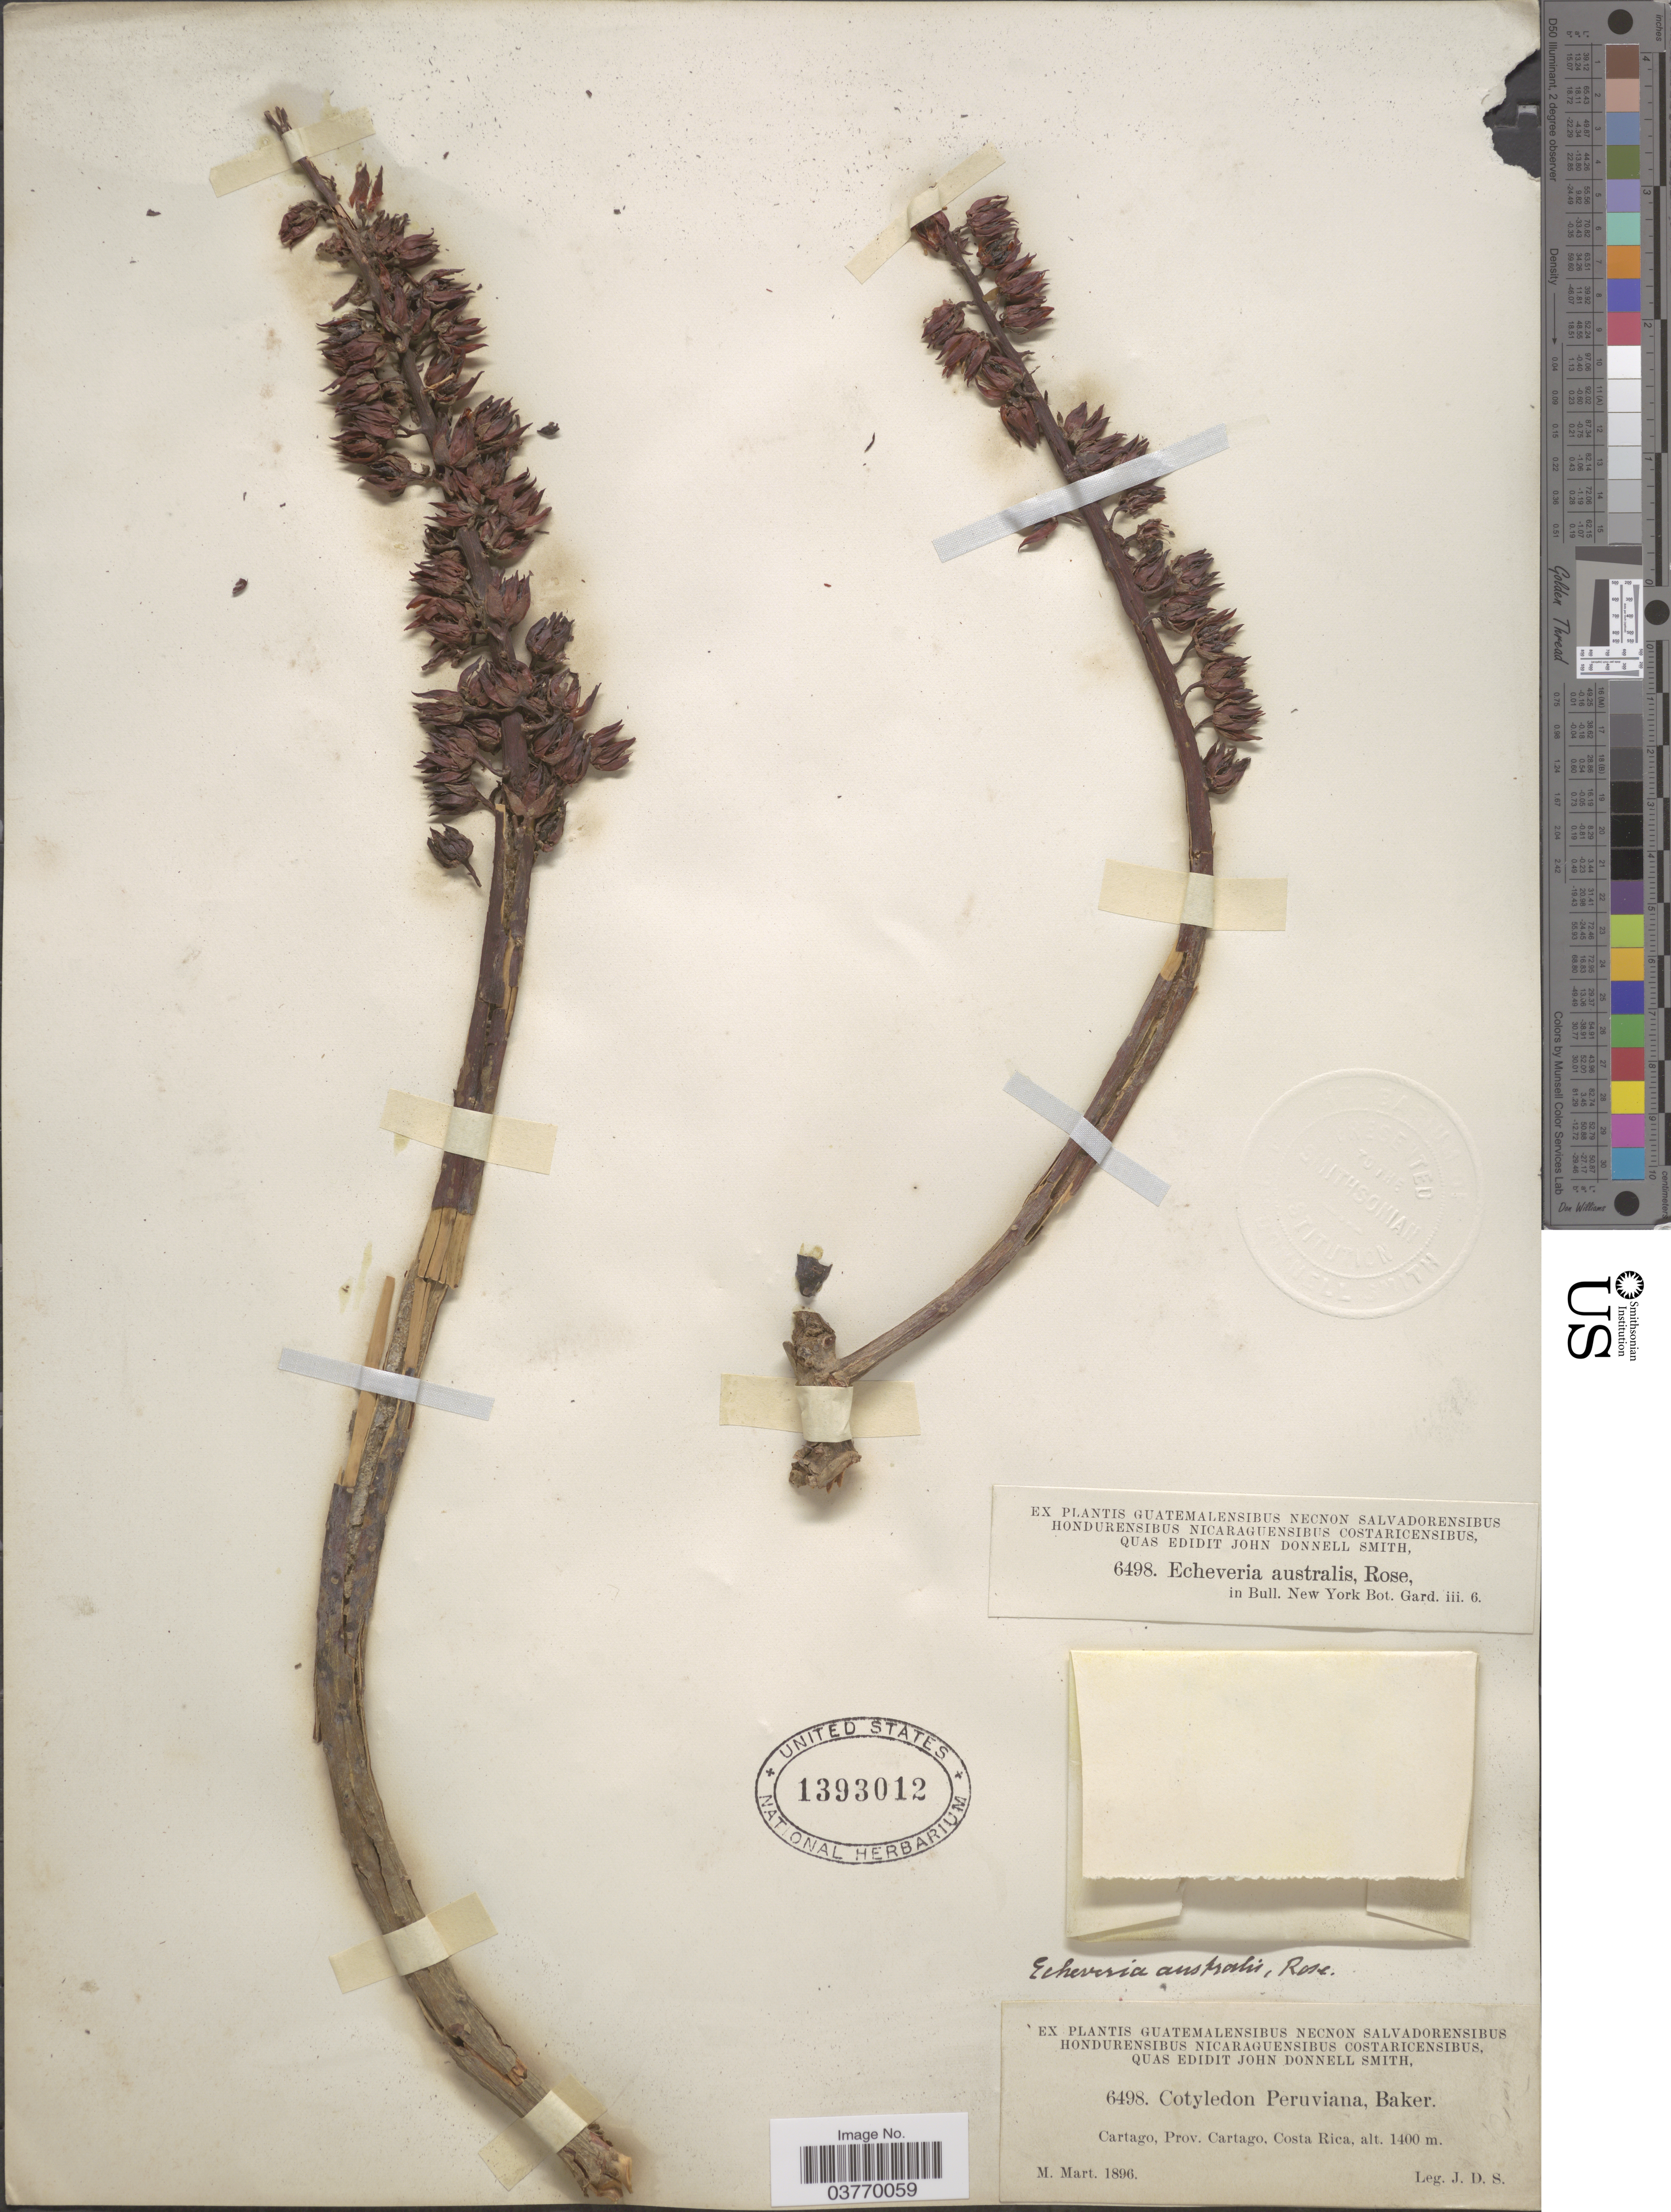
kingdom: Plantae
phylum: Tracheophyta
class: Magnoliopsida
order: Saxifragales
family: Crassulaceae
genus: Echeveria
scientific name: Echeveria australis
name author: Rose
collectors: J. Donnell Smith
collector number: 6498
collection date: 1896-03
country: Costa Rica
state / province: Cartago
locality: Cartago.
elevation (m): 1400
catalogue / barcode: US 1393012